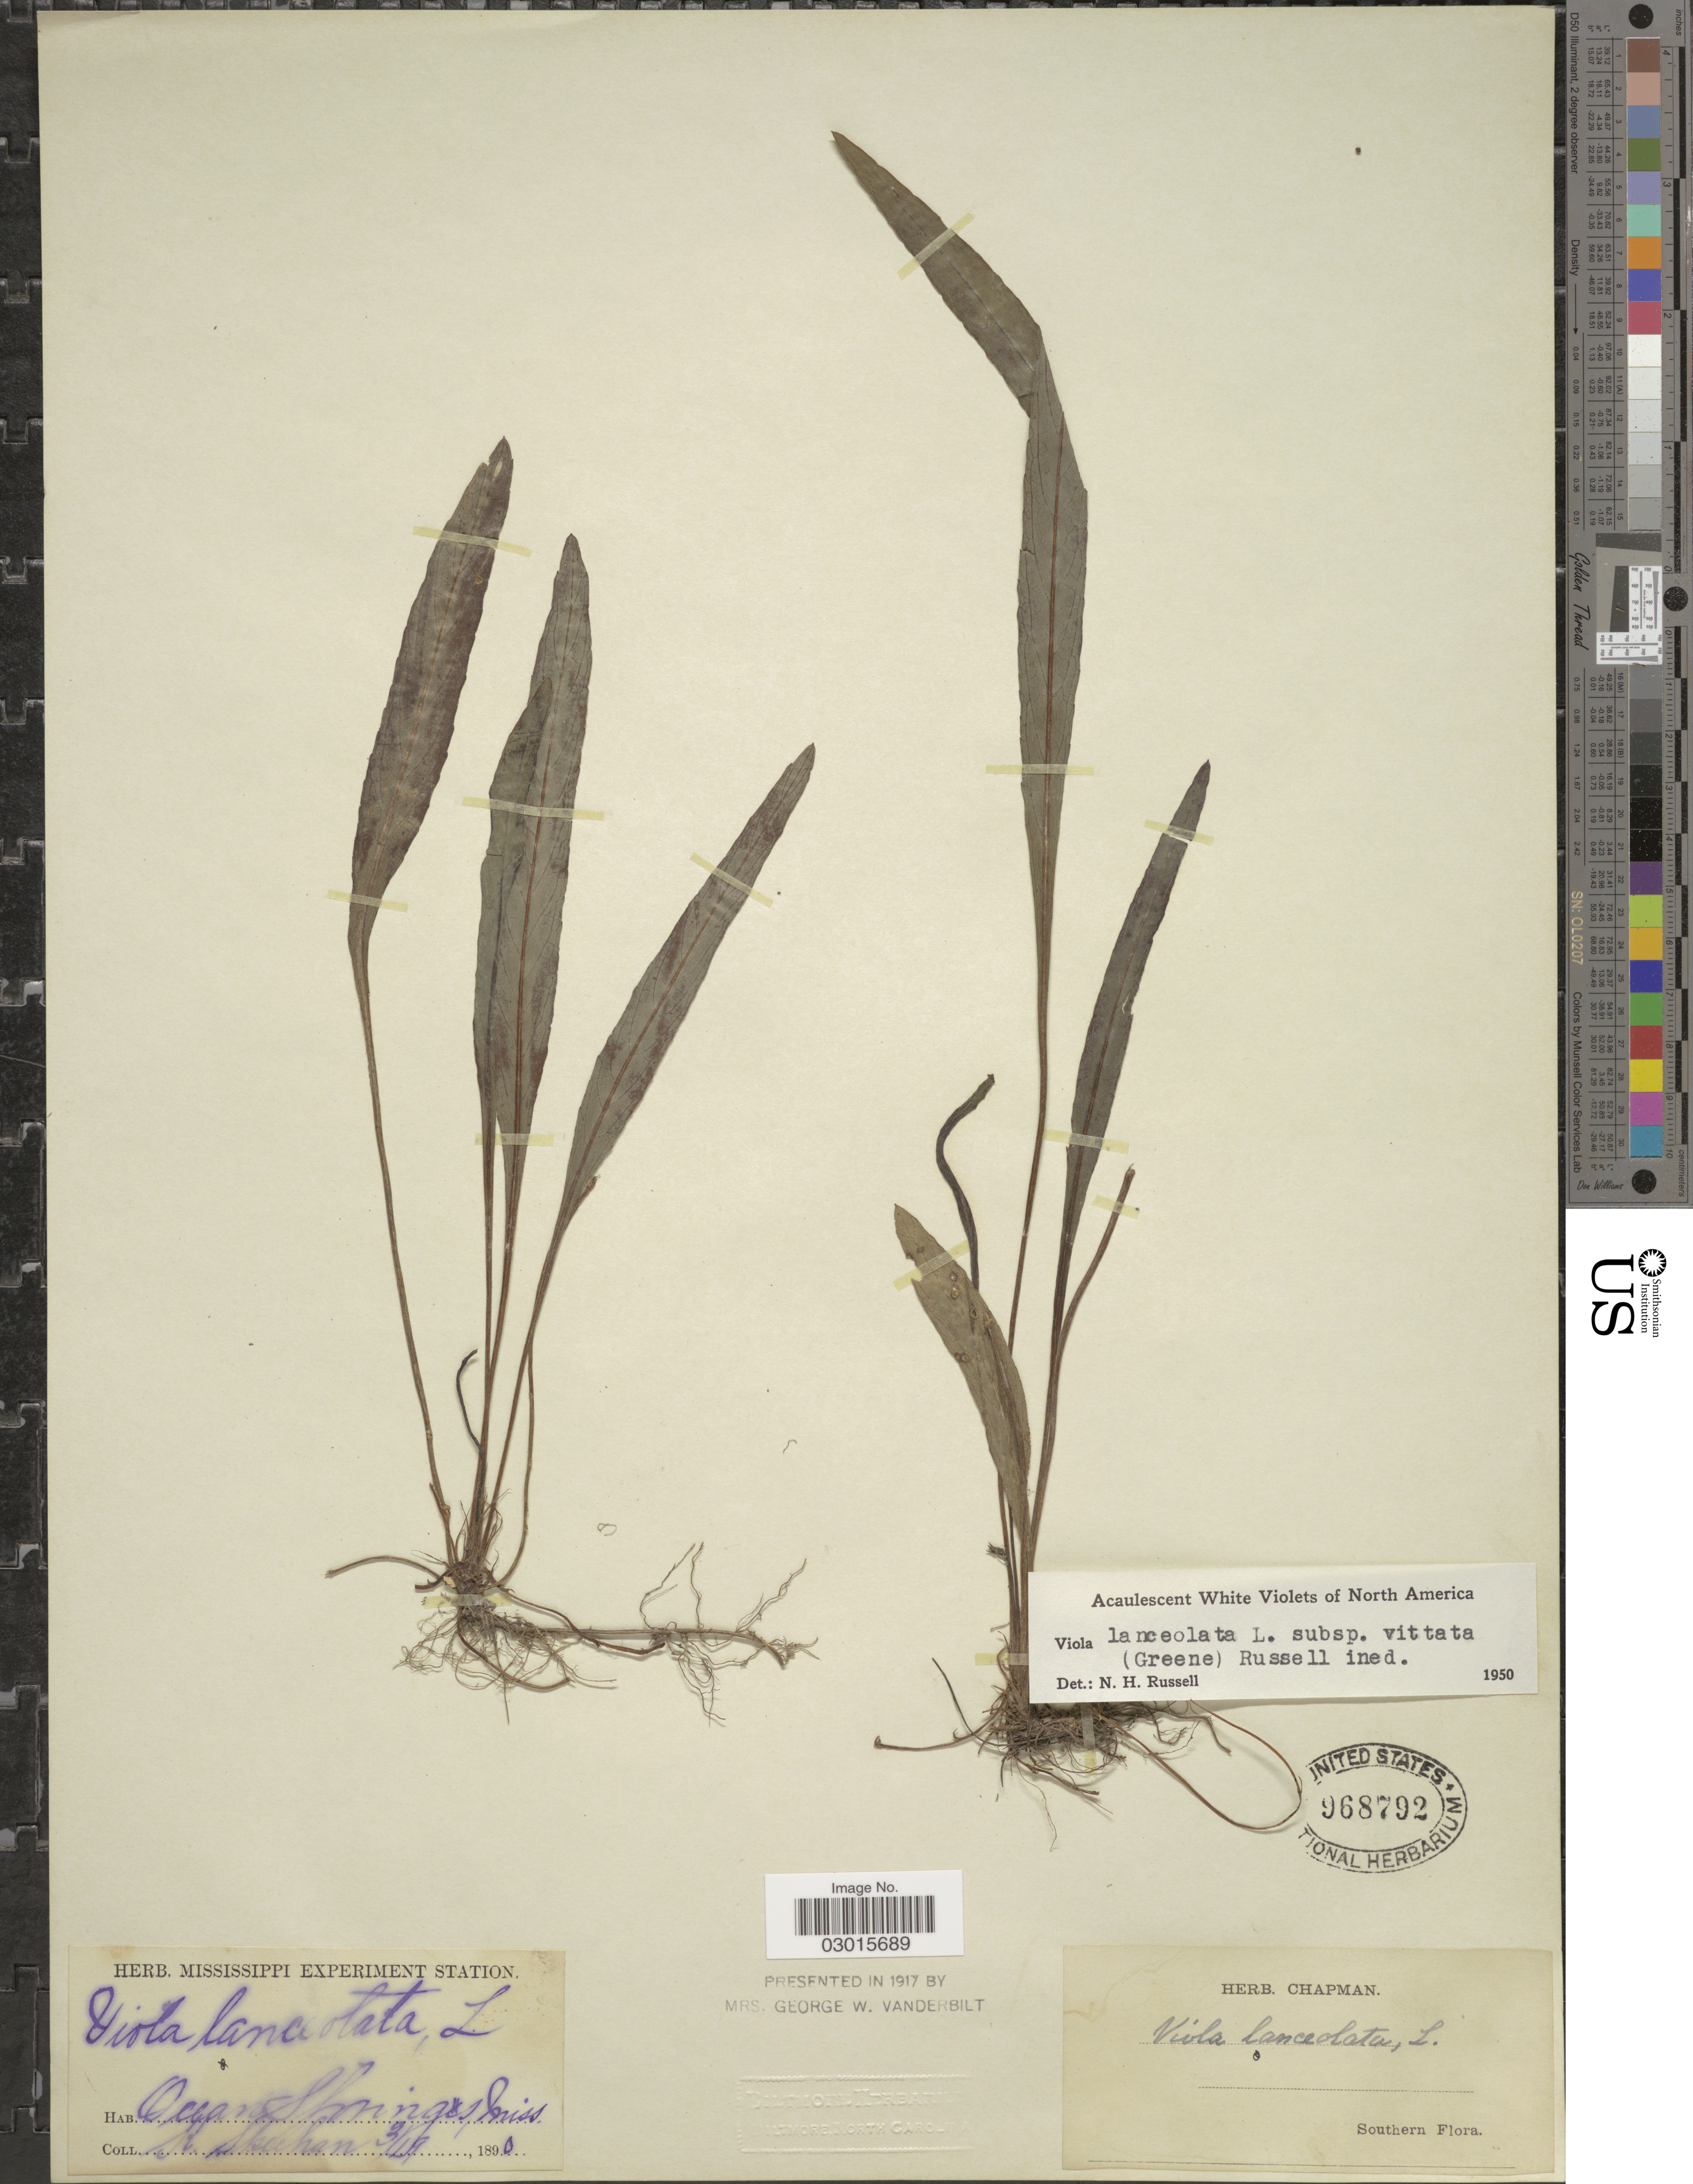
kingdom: Plantae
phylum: Tracheophyta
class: Magnoliopsida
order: Malpighiales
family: Violaceae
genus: Viola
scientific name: Viola lanceolata subsp. vittata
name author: (Greene) N. H. Russell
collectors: R. Skahan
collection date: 1890-03-19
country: United States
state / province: Mississippi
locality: Southern. Ocean Srpings, Miss.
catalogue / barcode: US 968792